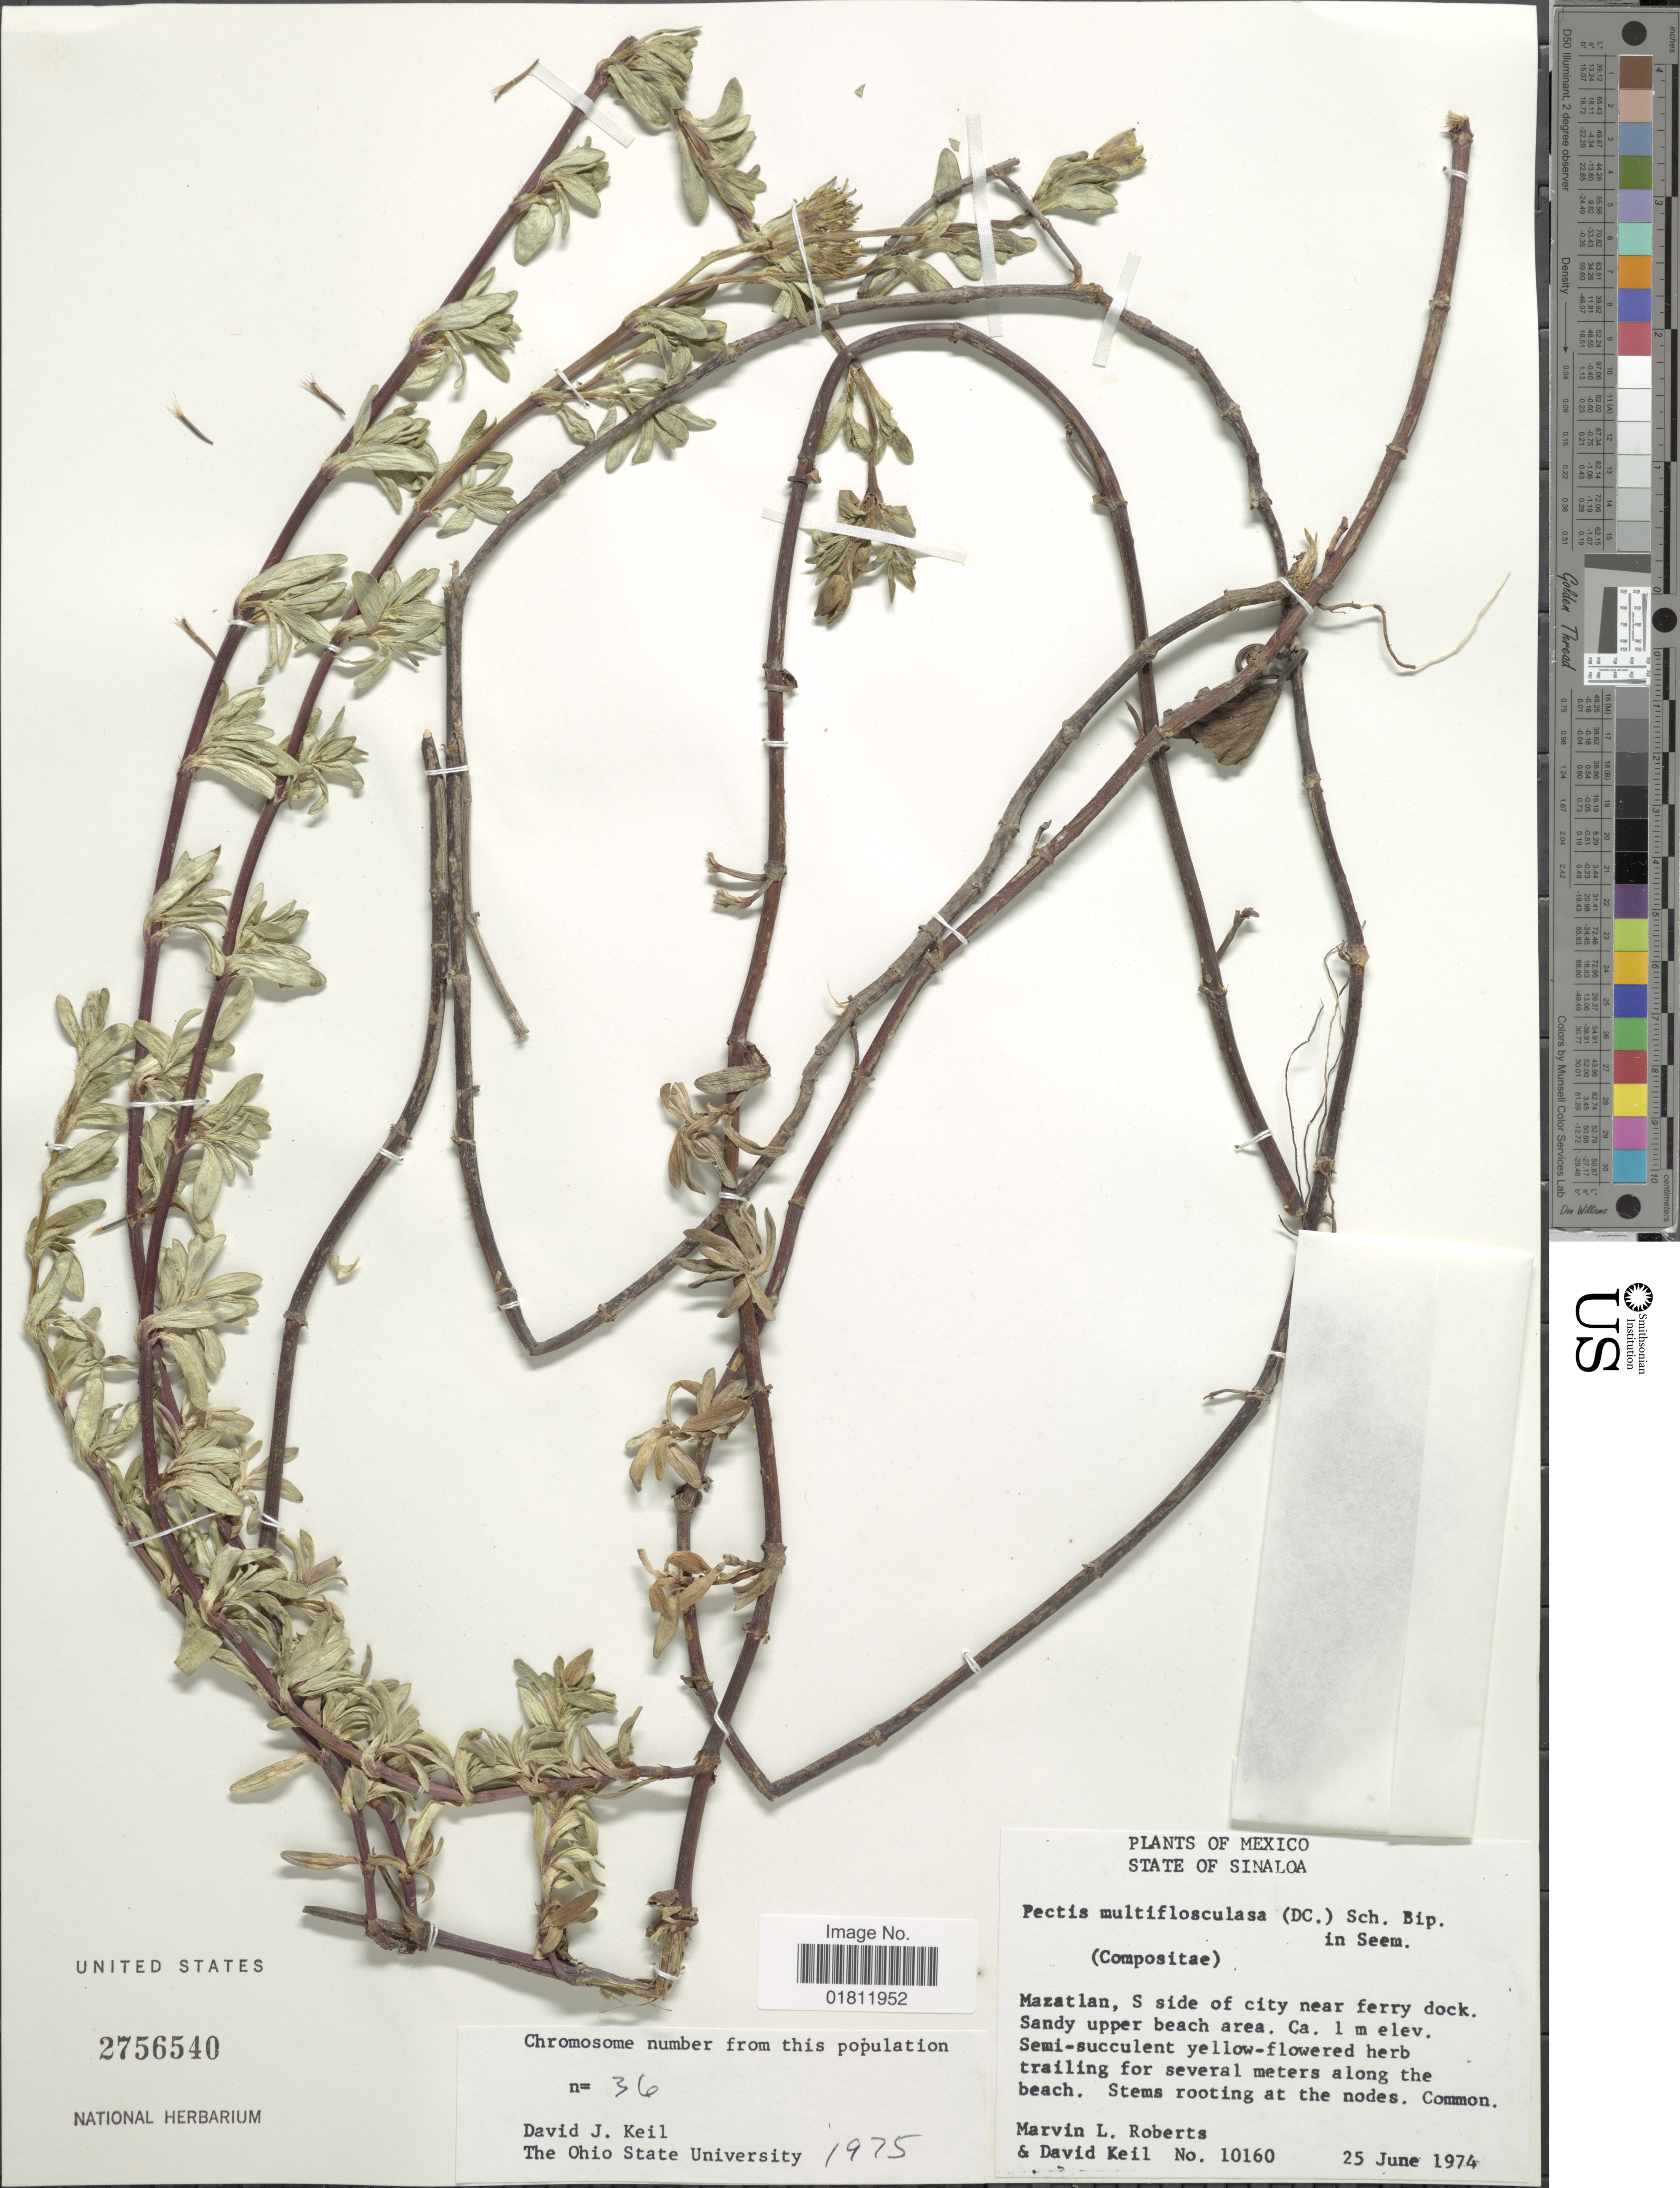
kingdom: Plantae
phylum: Tracheophyta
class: Magnoliopsida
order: Asterales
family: Asteraceae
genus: Pectis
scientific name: Pectis multiflosculosa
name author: (DC.) Sch. Bip.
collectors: M. Roberts & D. J. Keil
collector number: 10160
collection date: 1974-06-25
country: Mexico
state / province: Sinaloa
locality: State of Sinaloa. Mazatlan, S side of city near ferry dock.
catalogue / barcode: US 2756540